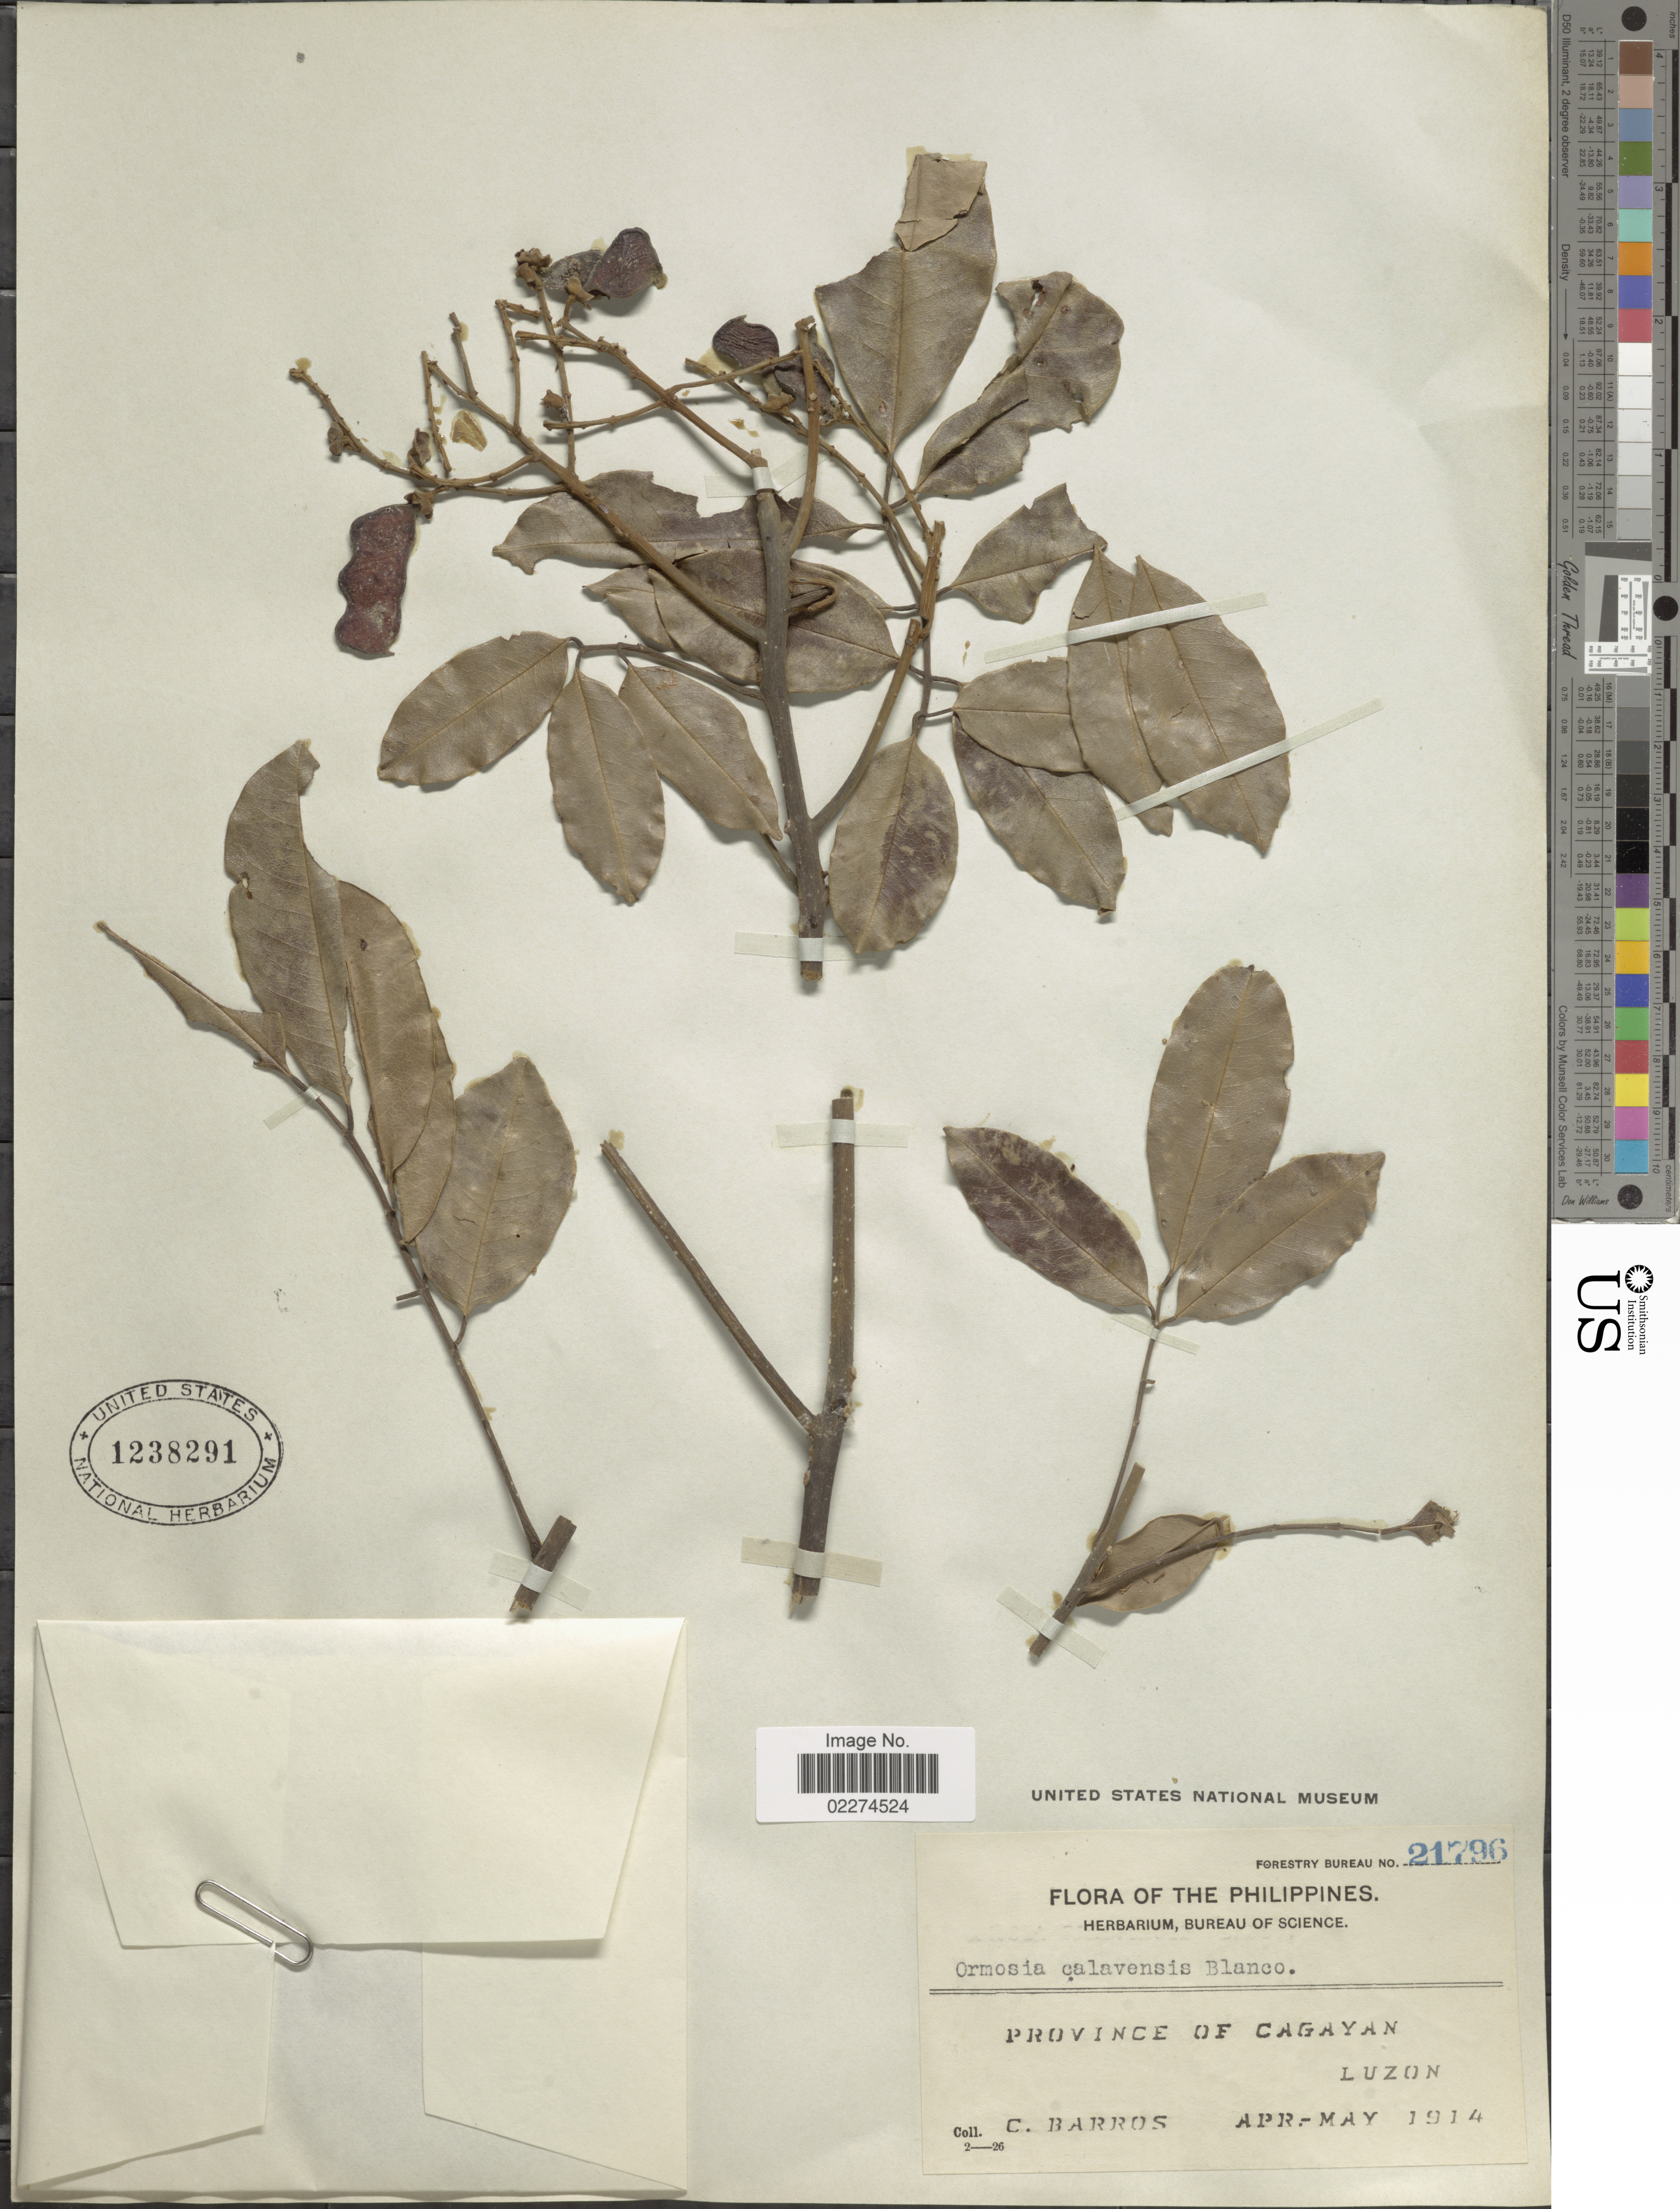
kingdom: Plantae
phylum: Tracheophyta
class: Magnoliopsida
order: Fabales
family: Fabaceae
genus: Ormosia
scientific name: Ormosia calavensis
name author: Azaola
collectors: C. Barros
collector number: Forestry Bureau 21796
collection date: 1914-04/1914-05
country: Philippines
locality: Province of Cagayan, Luzon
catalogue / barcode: US 1238291